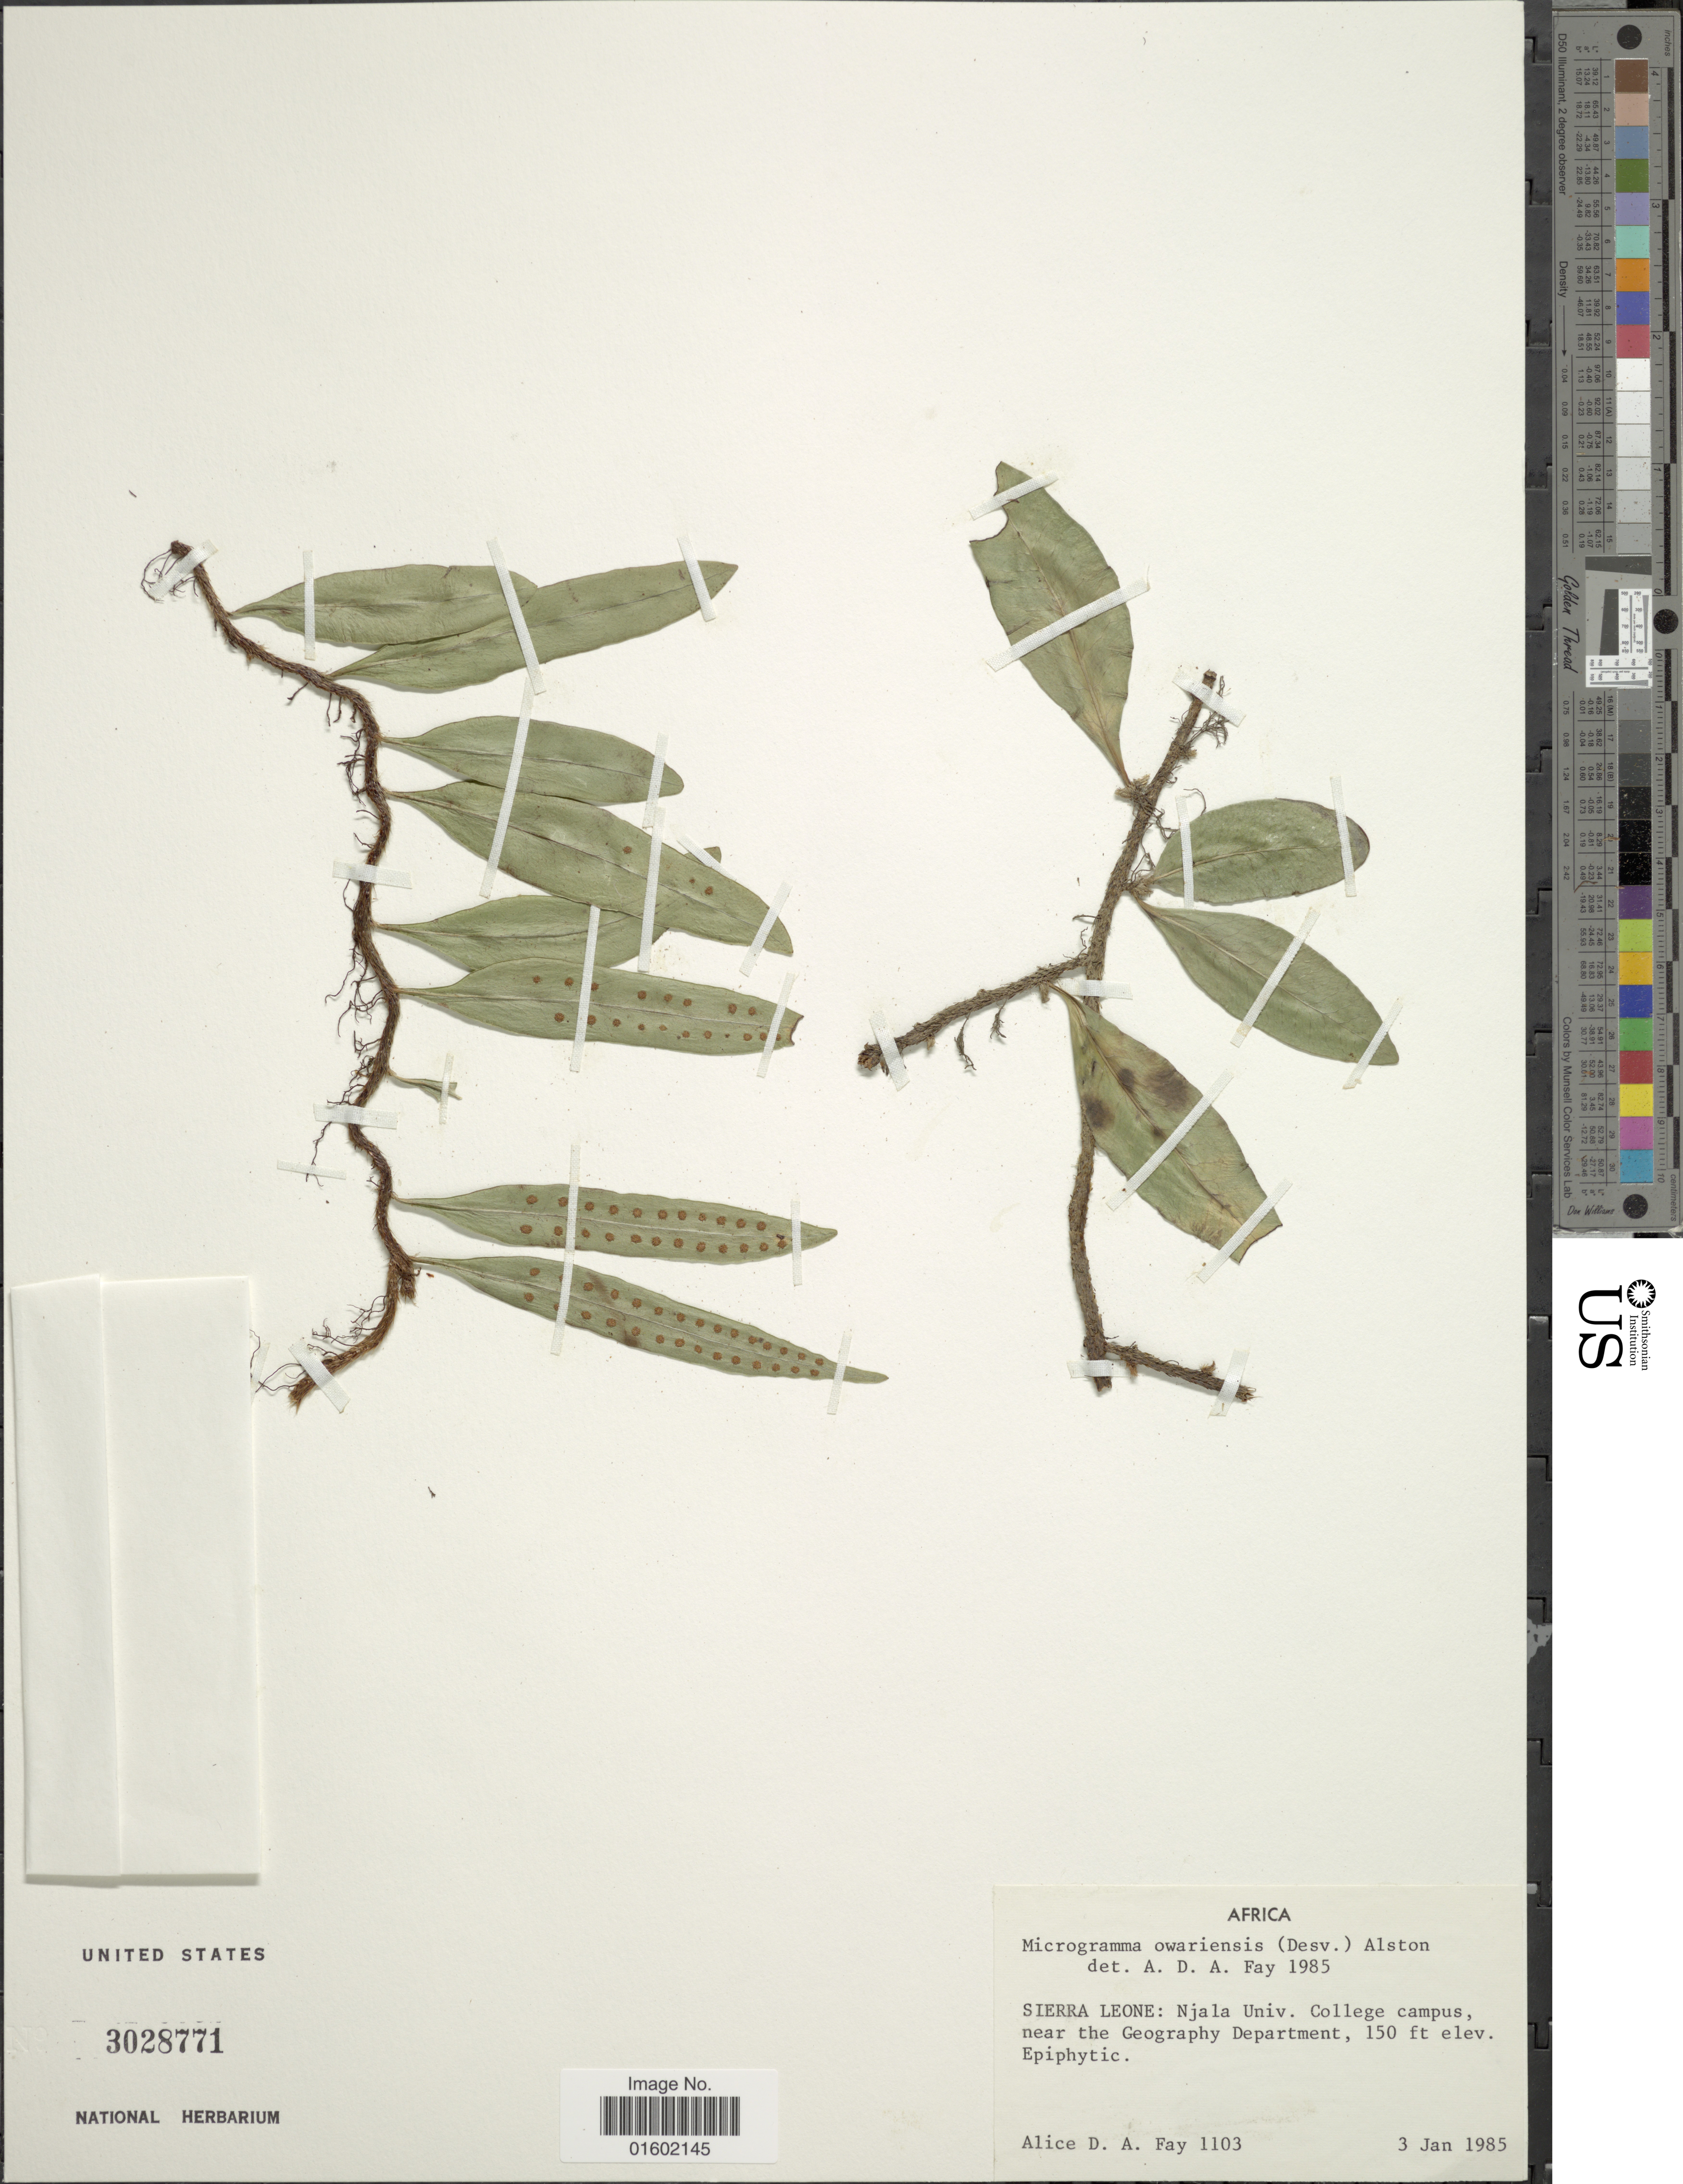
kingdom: Plantae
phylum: Tracheophyta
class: Polypodiopsida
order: Polypodiales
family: Polypodiaceae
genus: Microgramma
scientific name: Microgramma owariensis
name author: (Desv.) Alston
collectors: A. Fay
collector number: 1103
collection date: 1985-01-03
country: Sierra Leone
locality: Njala Univ. College campus, near the Geography Department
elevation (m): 46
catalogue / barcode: US 3028771